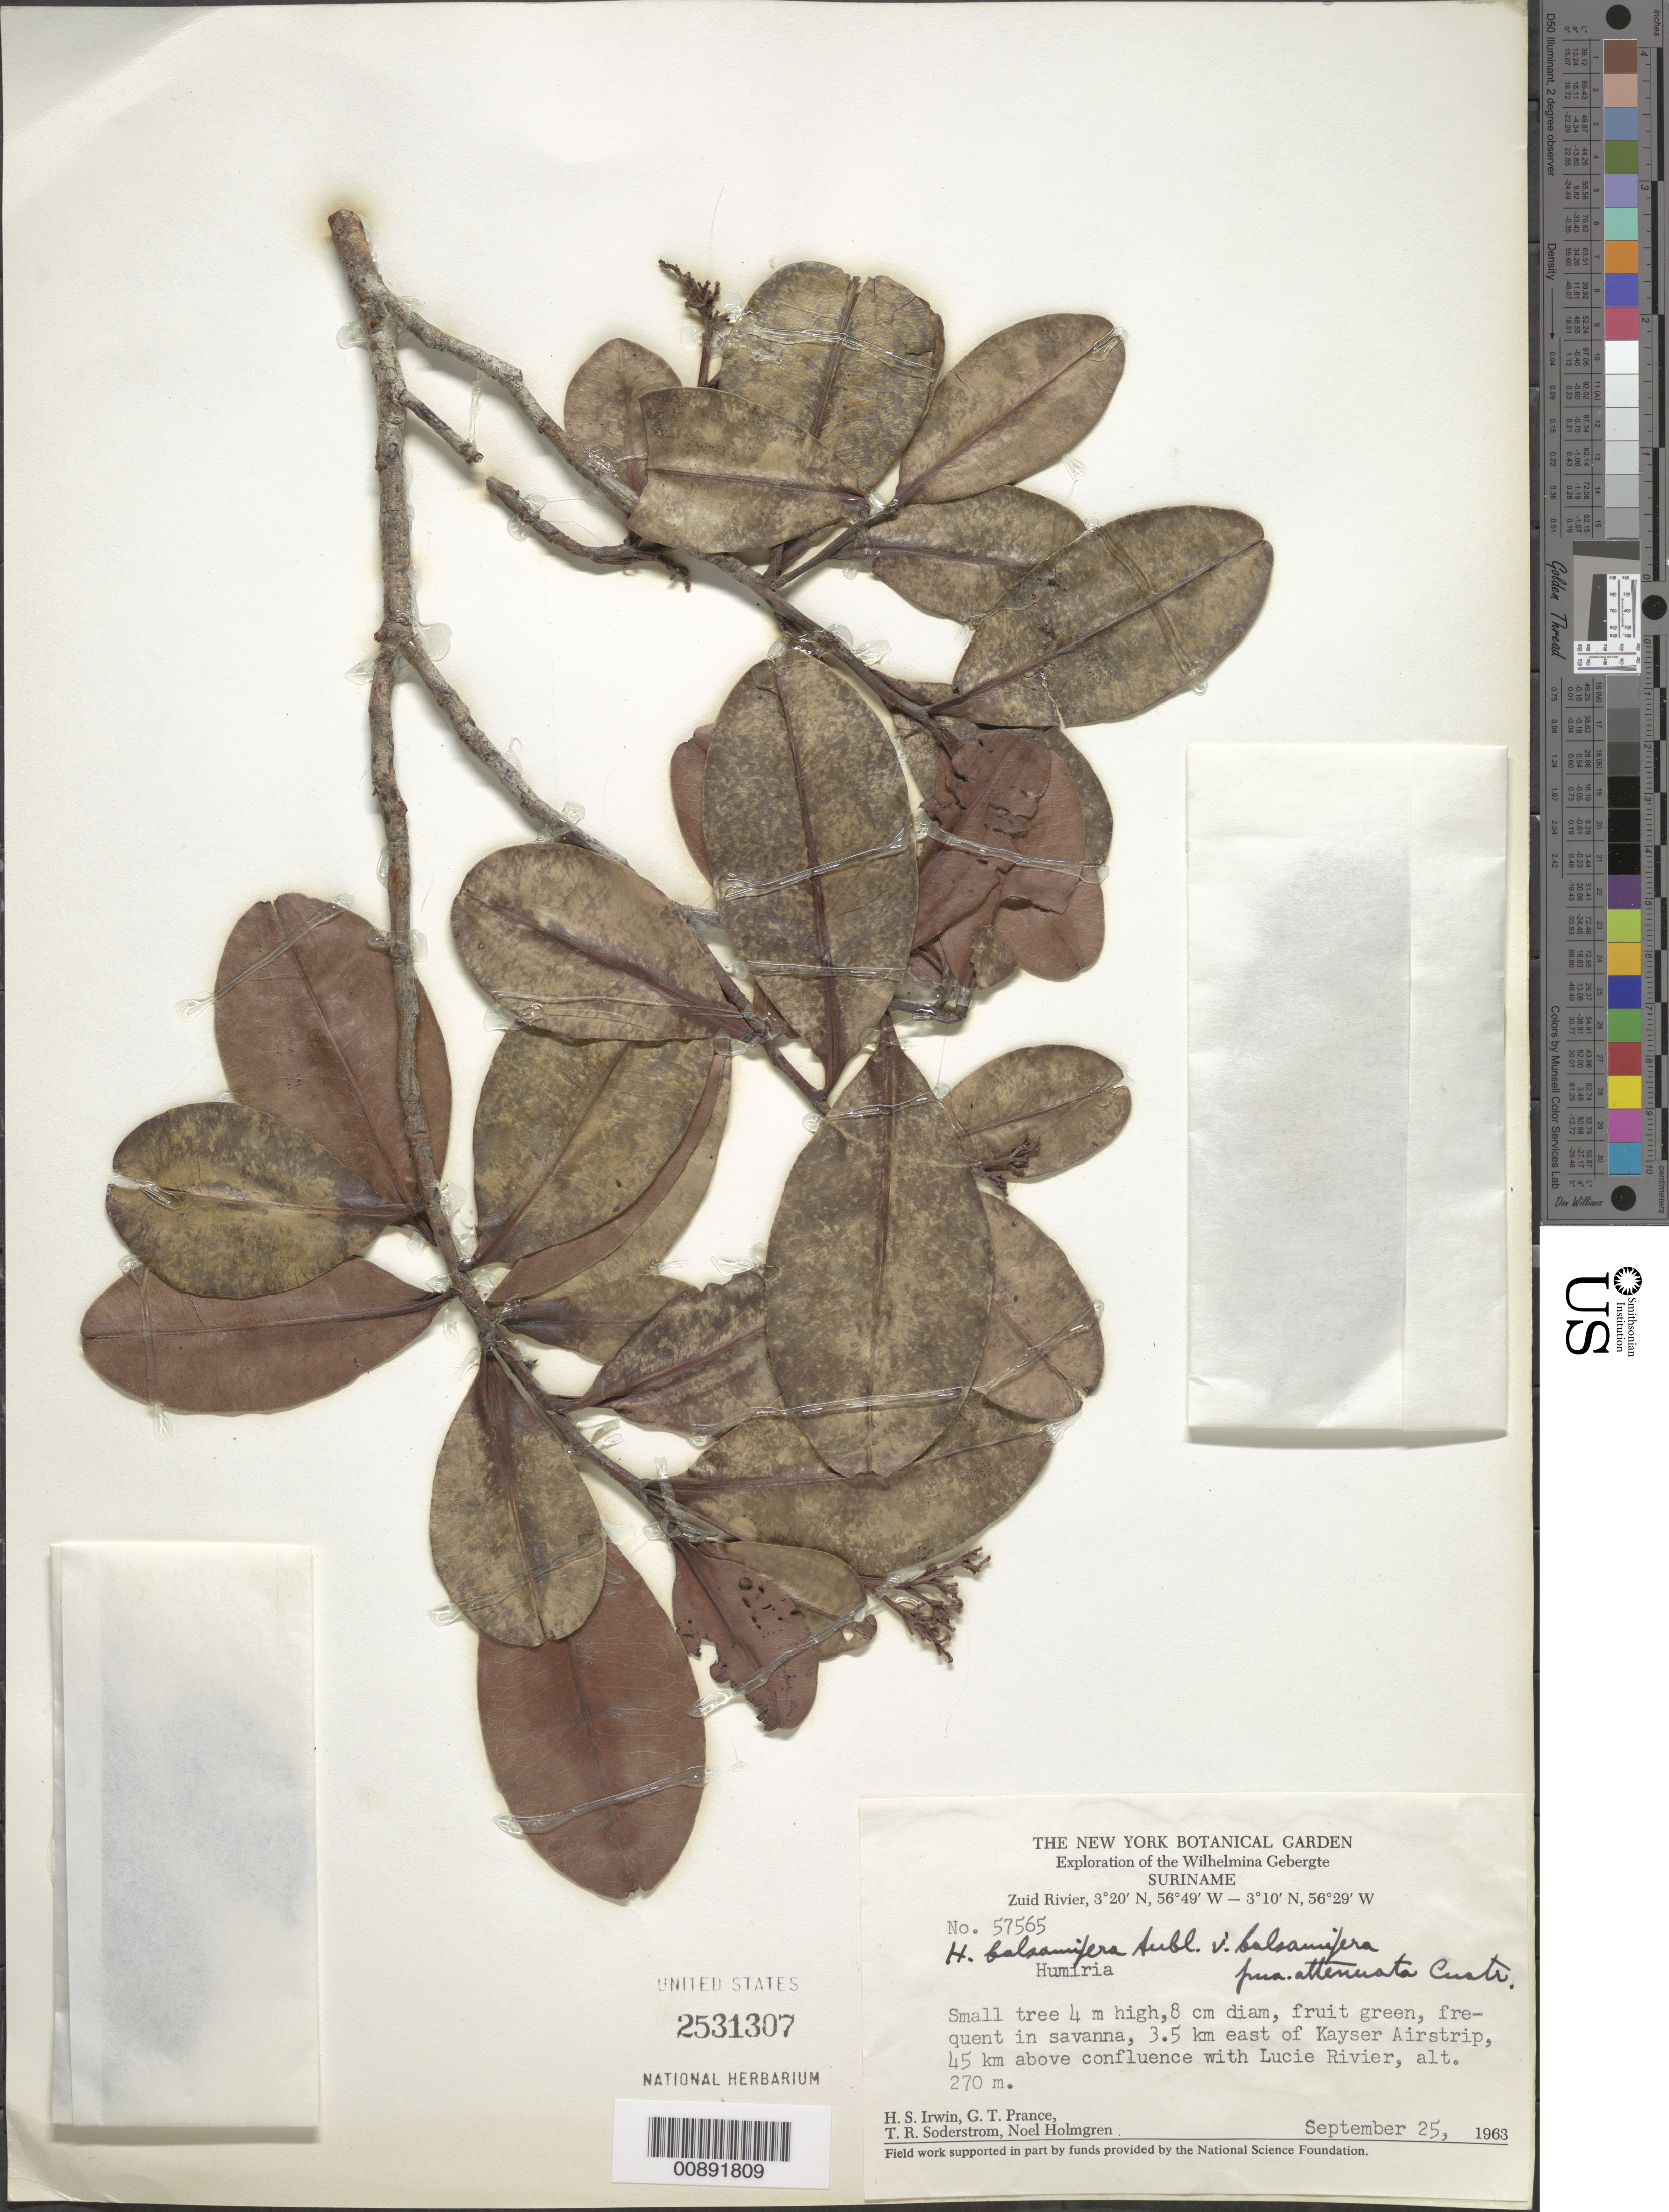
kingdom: Plantae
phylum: Tracheophyta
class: Magnoliopsida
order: Malpighiales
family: Humiriaceae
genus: Humiria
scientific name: Humiria balsamifera f. attenuata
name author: Cuatrec.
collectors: H. Irwin, G. T. Prance, T. R. Soderstrom & N. H. Holmgren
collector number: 57565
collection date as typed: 25-Sep-63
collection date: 1963-09-25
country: Suriname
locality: Kayser Airstrip, 3.5 km east of; Zuid R., 45 km above confl. with Lucie R.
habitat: Savanna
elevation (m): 270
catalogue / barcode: US 2531307